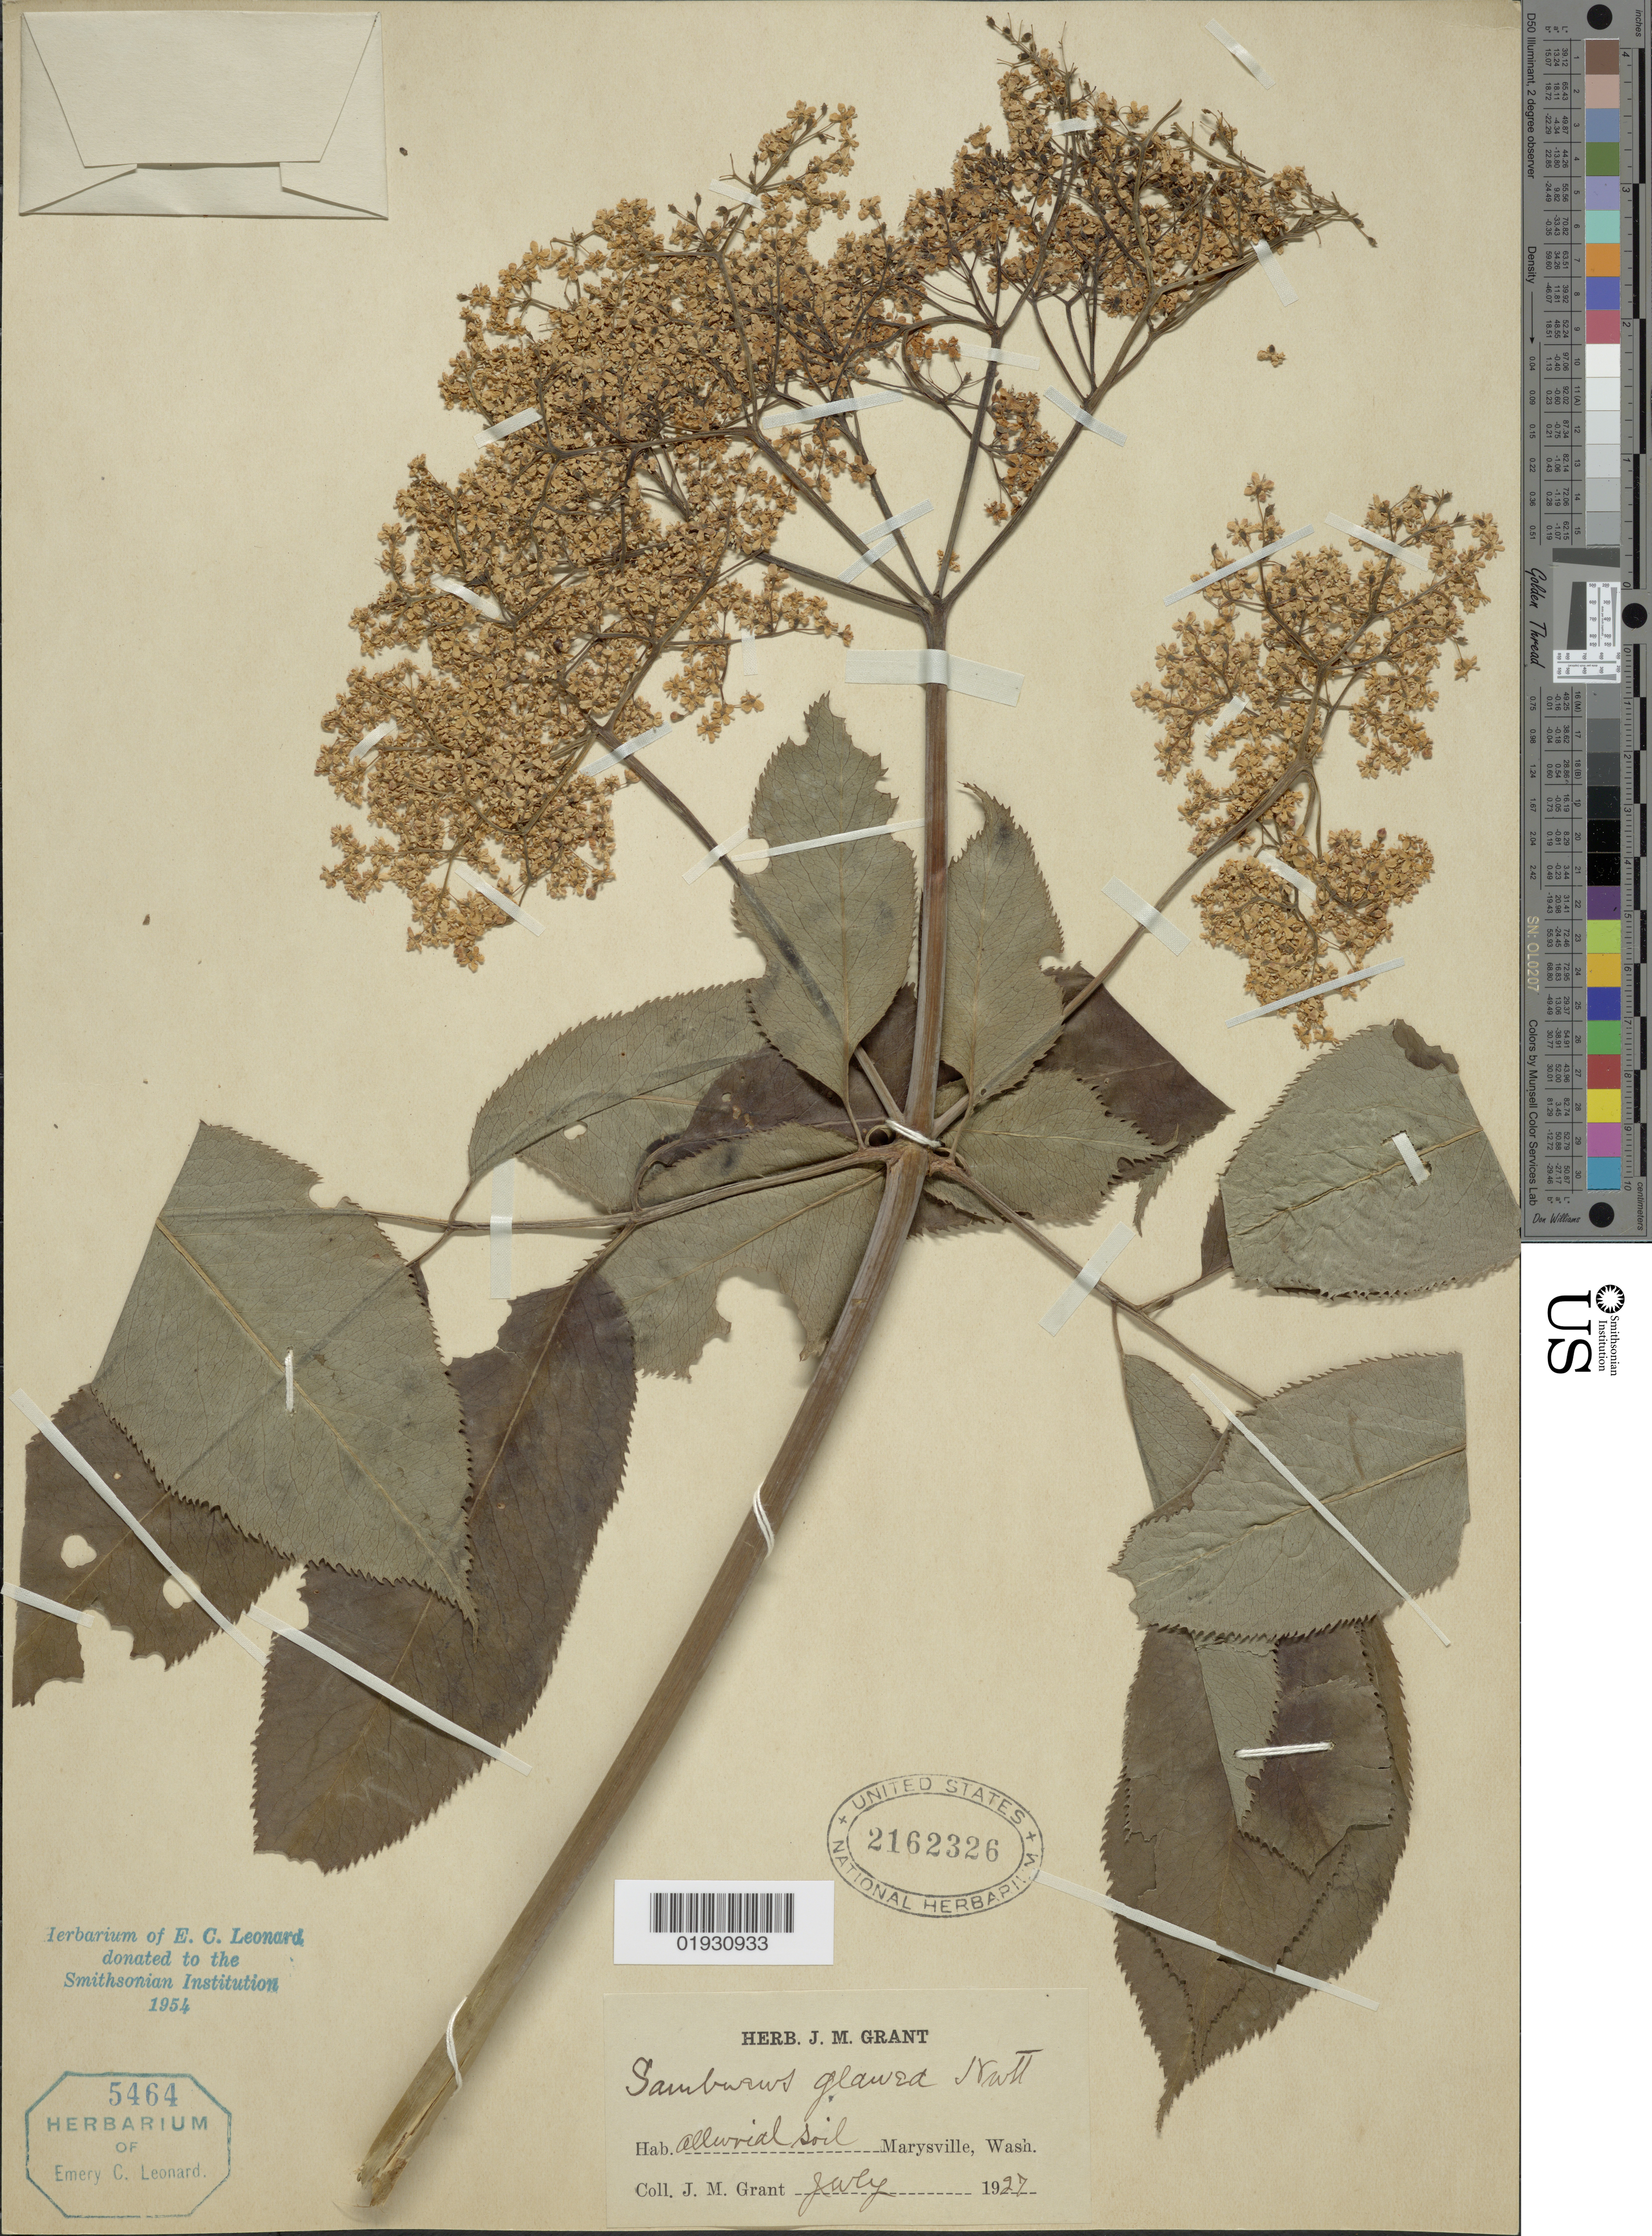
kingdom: Plantae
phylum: Tracheophyta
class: Magnoliopsida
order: Dipsacales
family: Viburnaceae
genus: Sambucus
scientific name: Sambucus glauca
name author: Nutt.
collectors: J. M. Grant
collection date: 1927-07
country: United States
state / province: Washington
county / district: Snohomish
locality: Alluvial soil Marysville.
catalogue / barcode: US 2162326